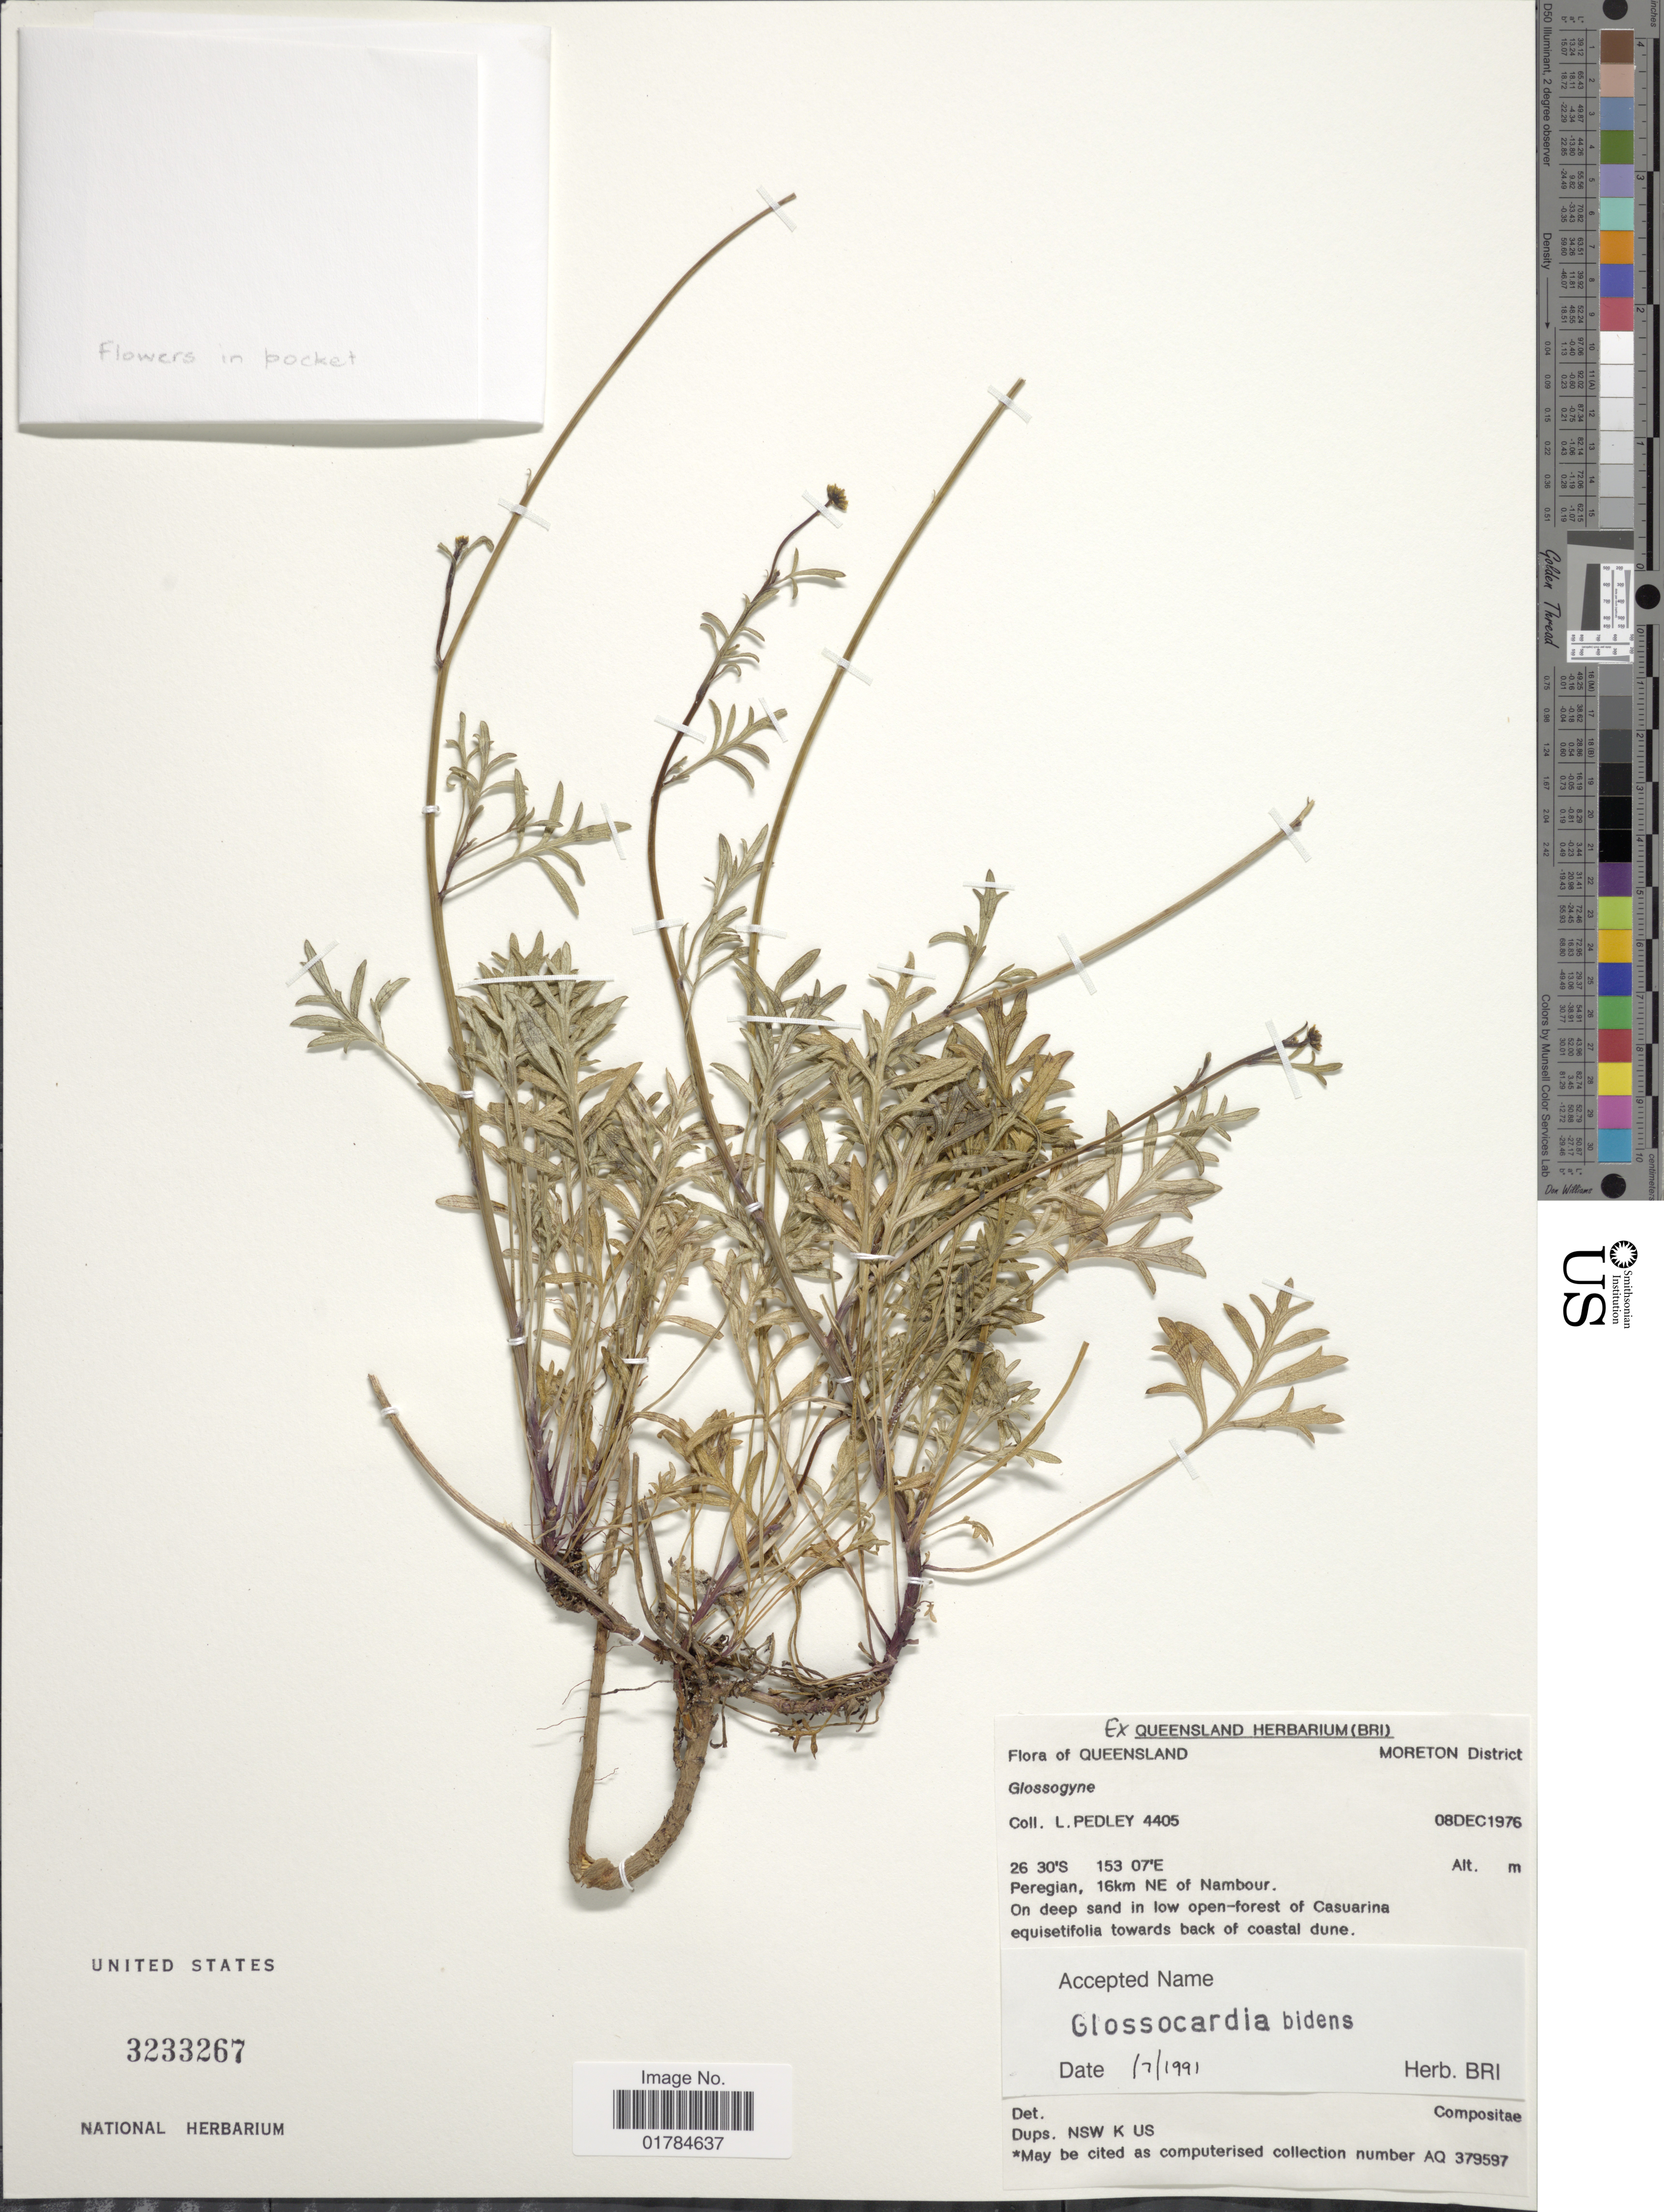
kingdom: Plantae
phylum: Tracheophyta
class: Magnoliopsida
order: Asterales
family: Asteraceae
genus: Glossocardia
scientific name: Glossocardia bidens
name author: (Retz.) Veldkamp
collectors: L. Pedley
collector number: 4405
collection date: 1976-12-08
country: Australia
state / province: Queensland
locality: Moreton District, Peregian, 16 km NE of Nambour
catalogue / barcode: US 32333267